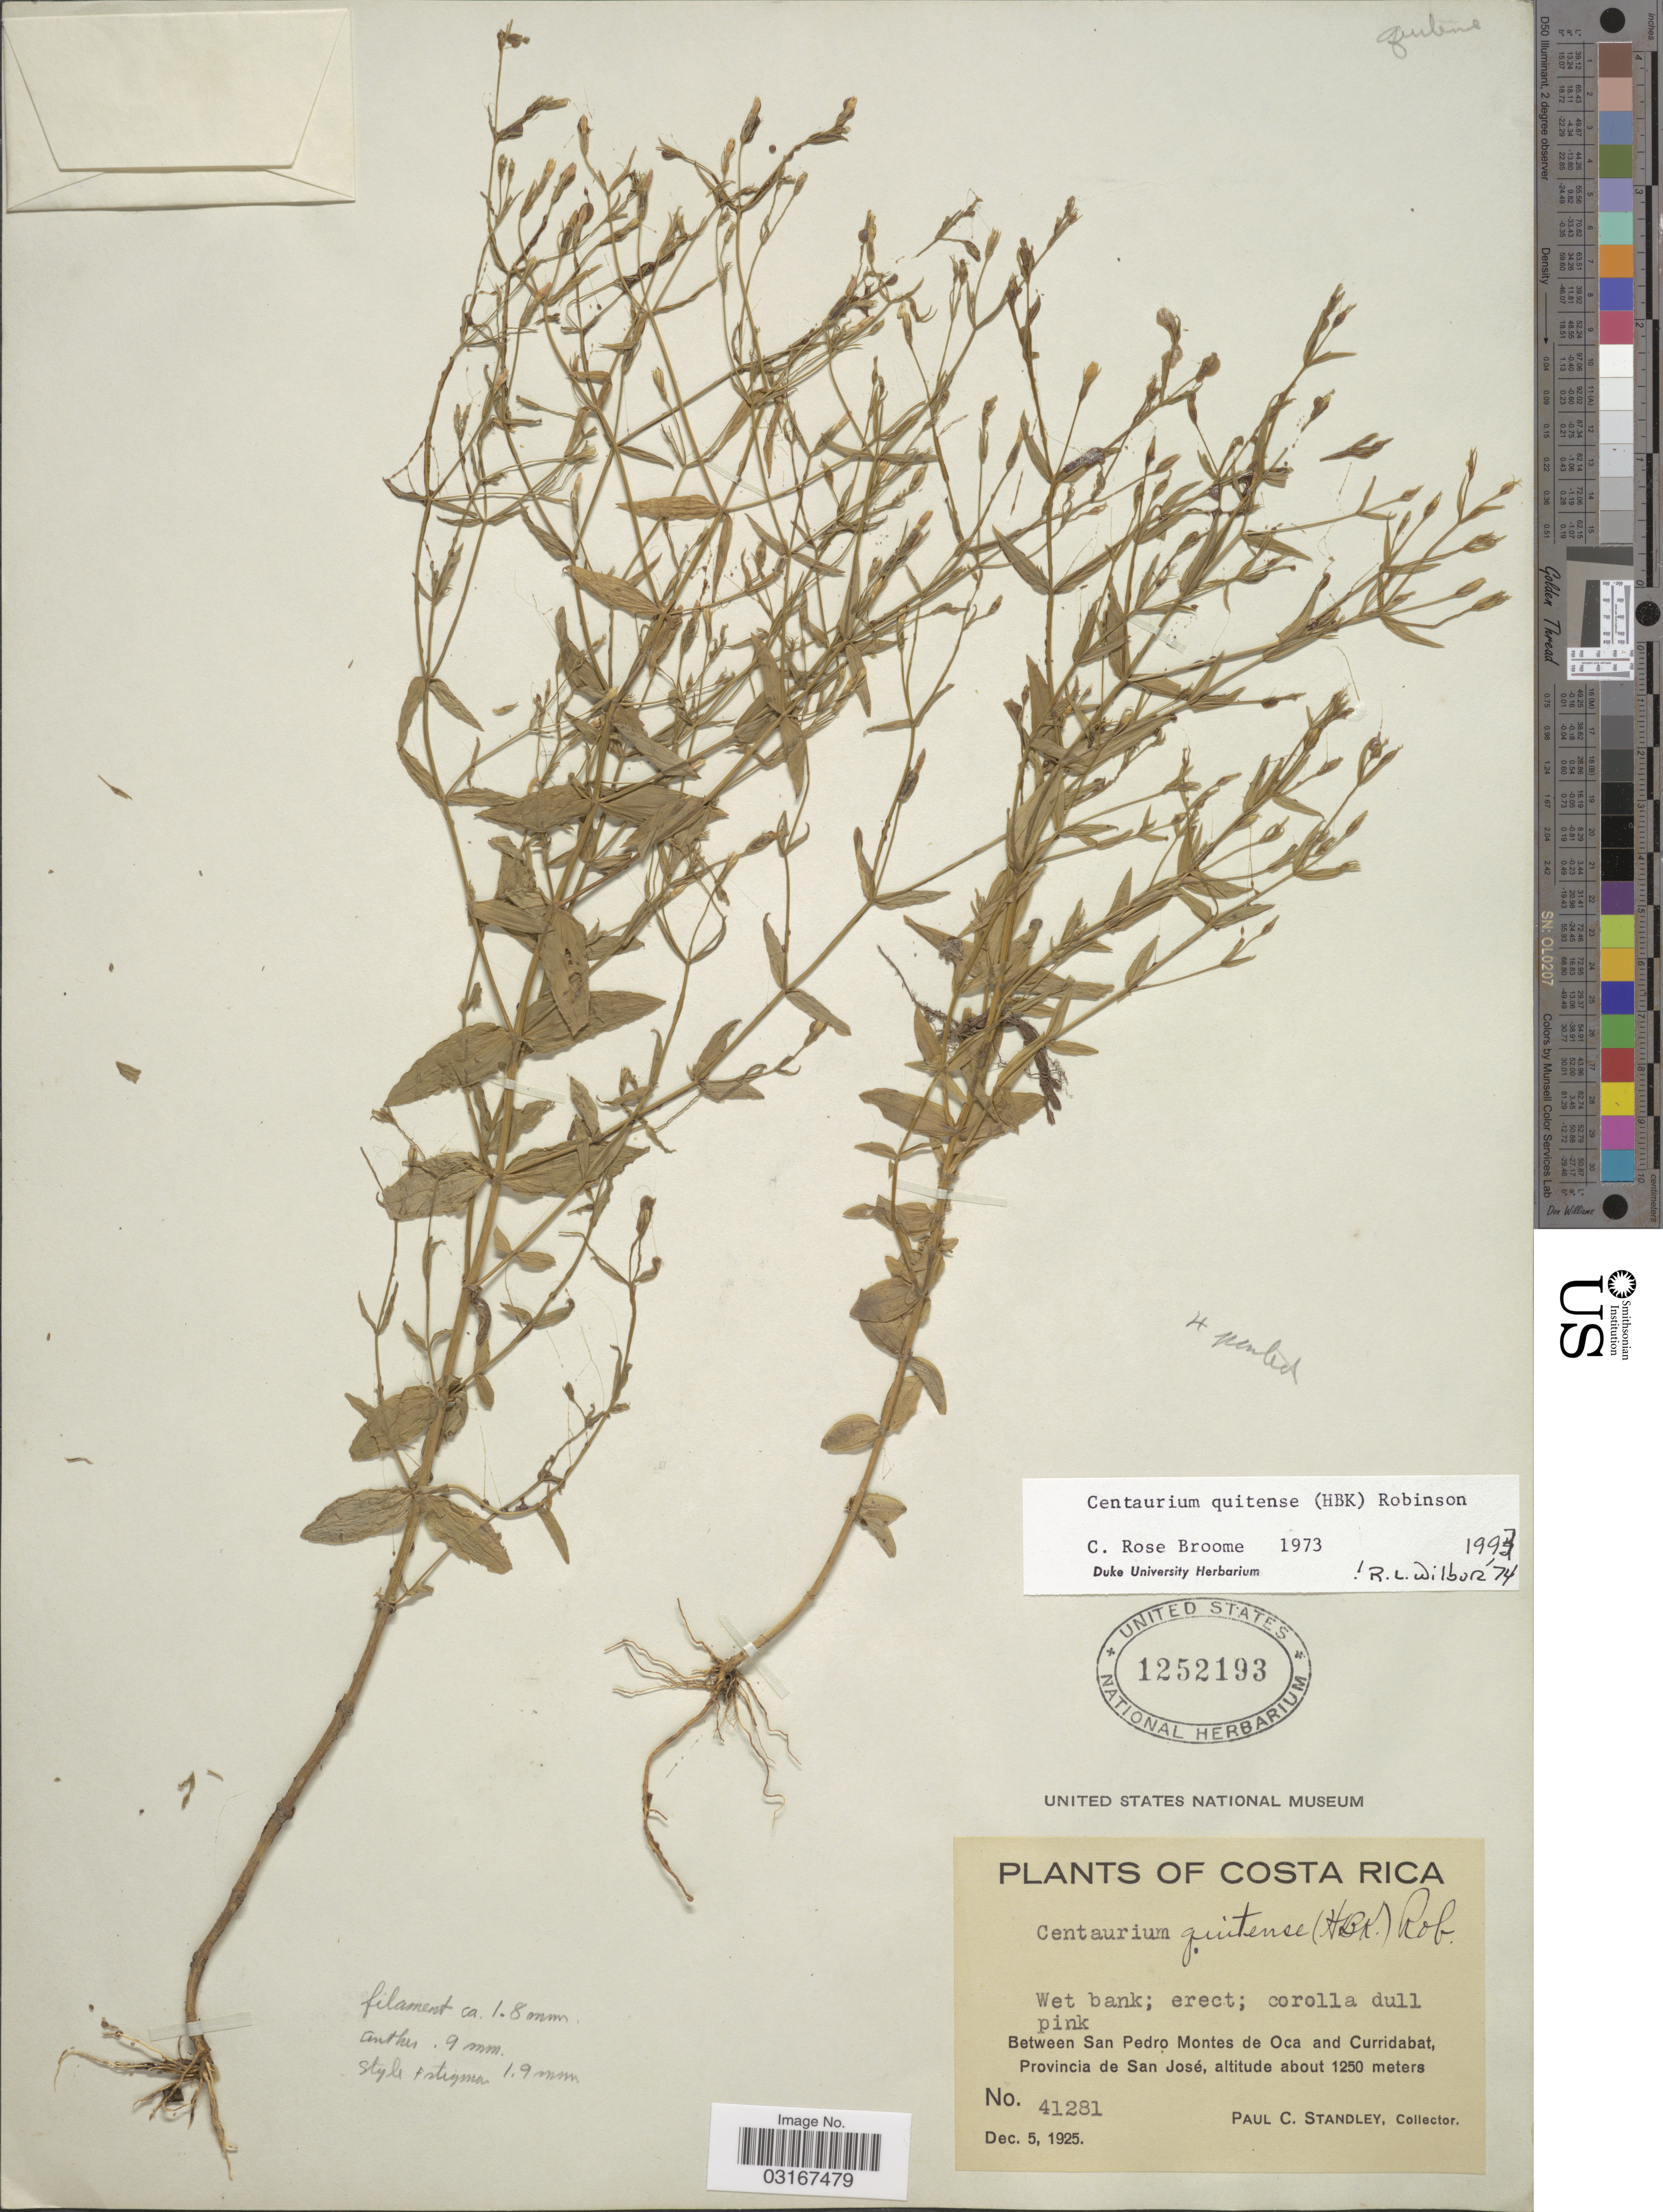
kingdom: Plantae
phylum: Tracheophyta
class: Magnoliopsida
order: Gentianales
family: Gentianaceae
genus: Centaurium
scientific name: Centaurium quitense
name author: (Kunth) B.L. Rob.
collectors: P. C. Standley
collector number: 41281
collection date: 1925-12-05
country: Costa Rica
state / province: San José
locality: Between San Pedro Montes de Oca and Curridabat.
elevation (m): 1250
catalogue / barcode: US 1252193